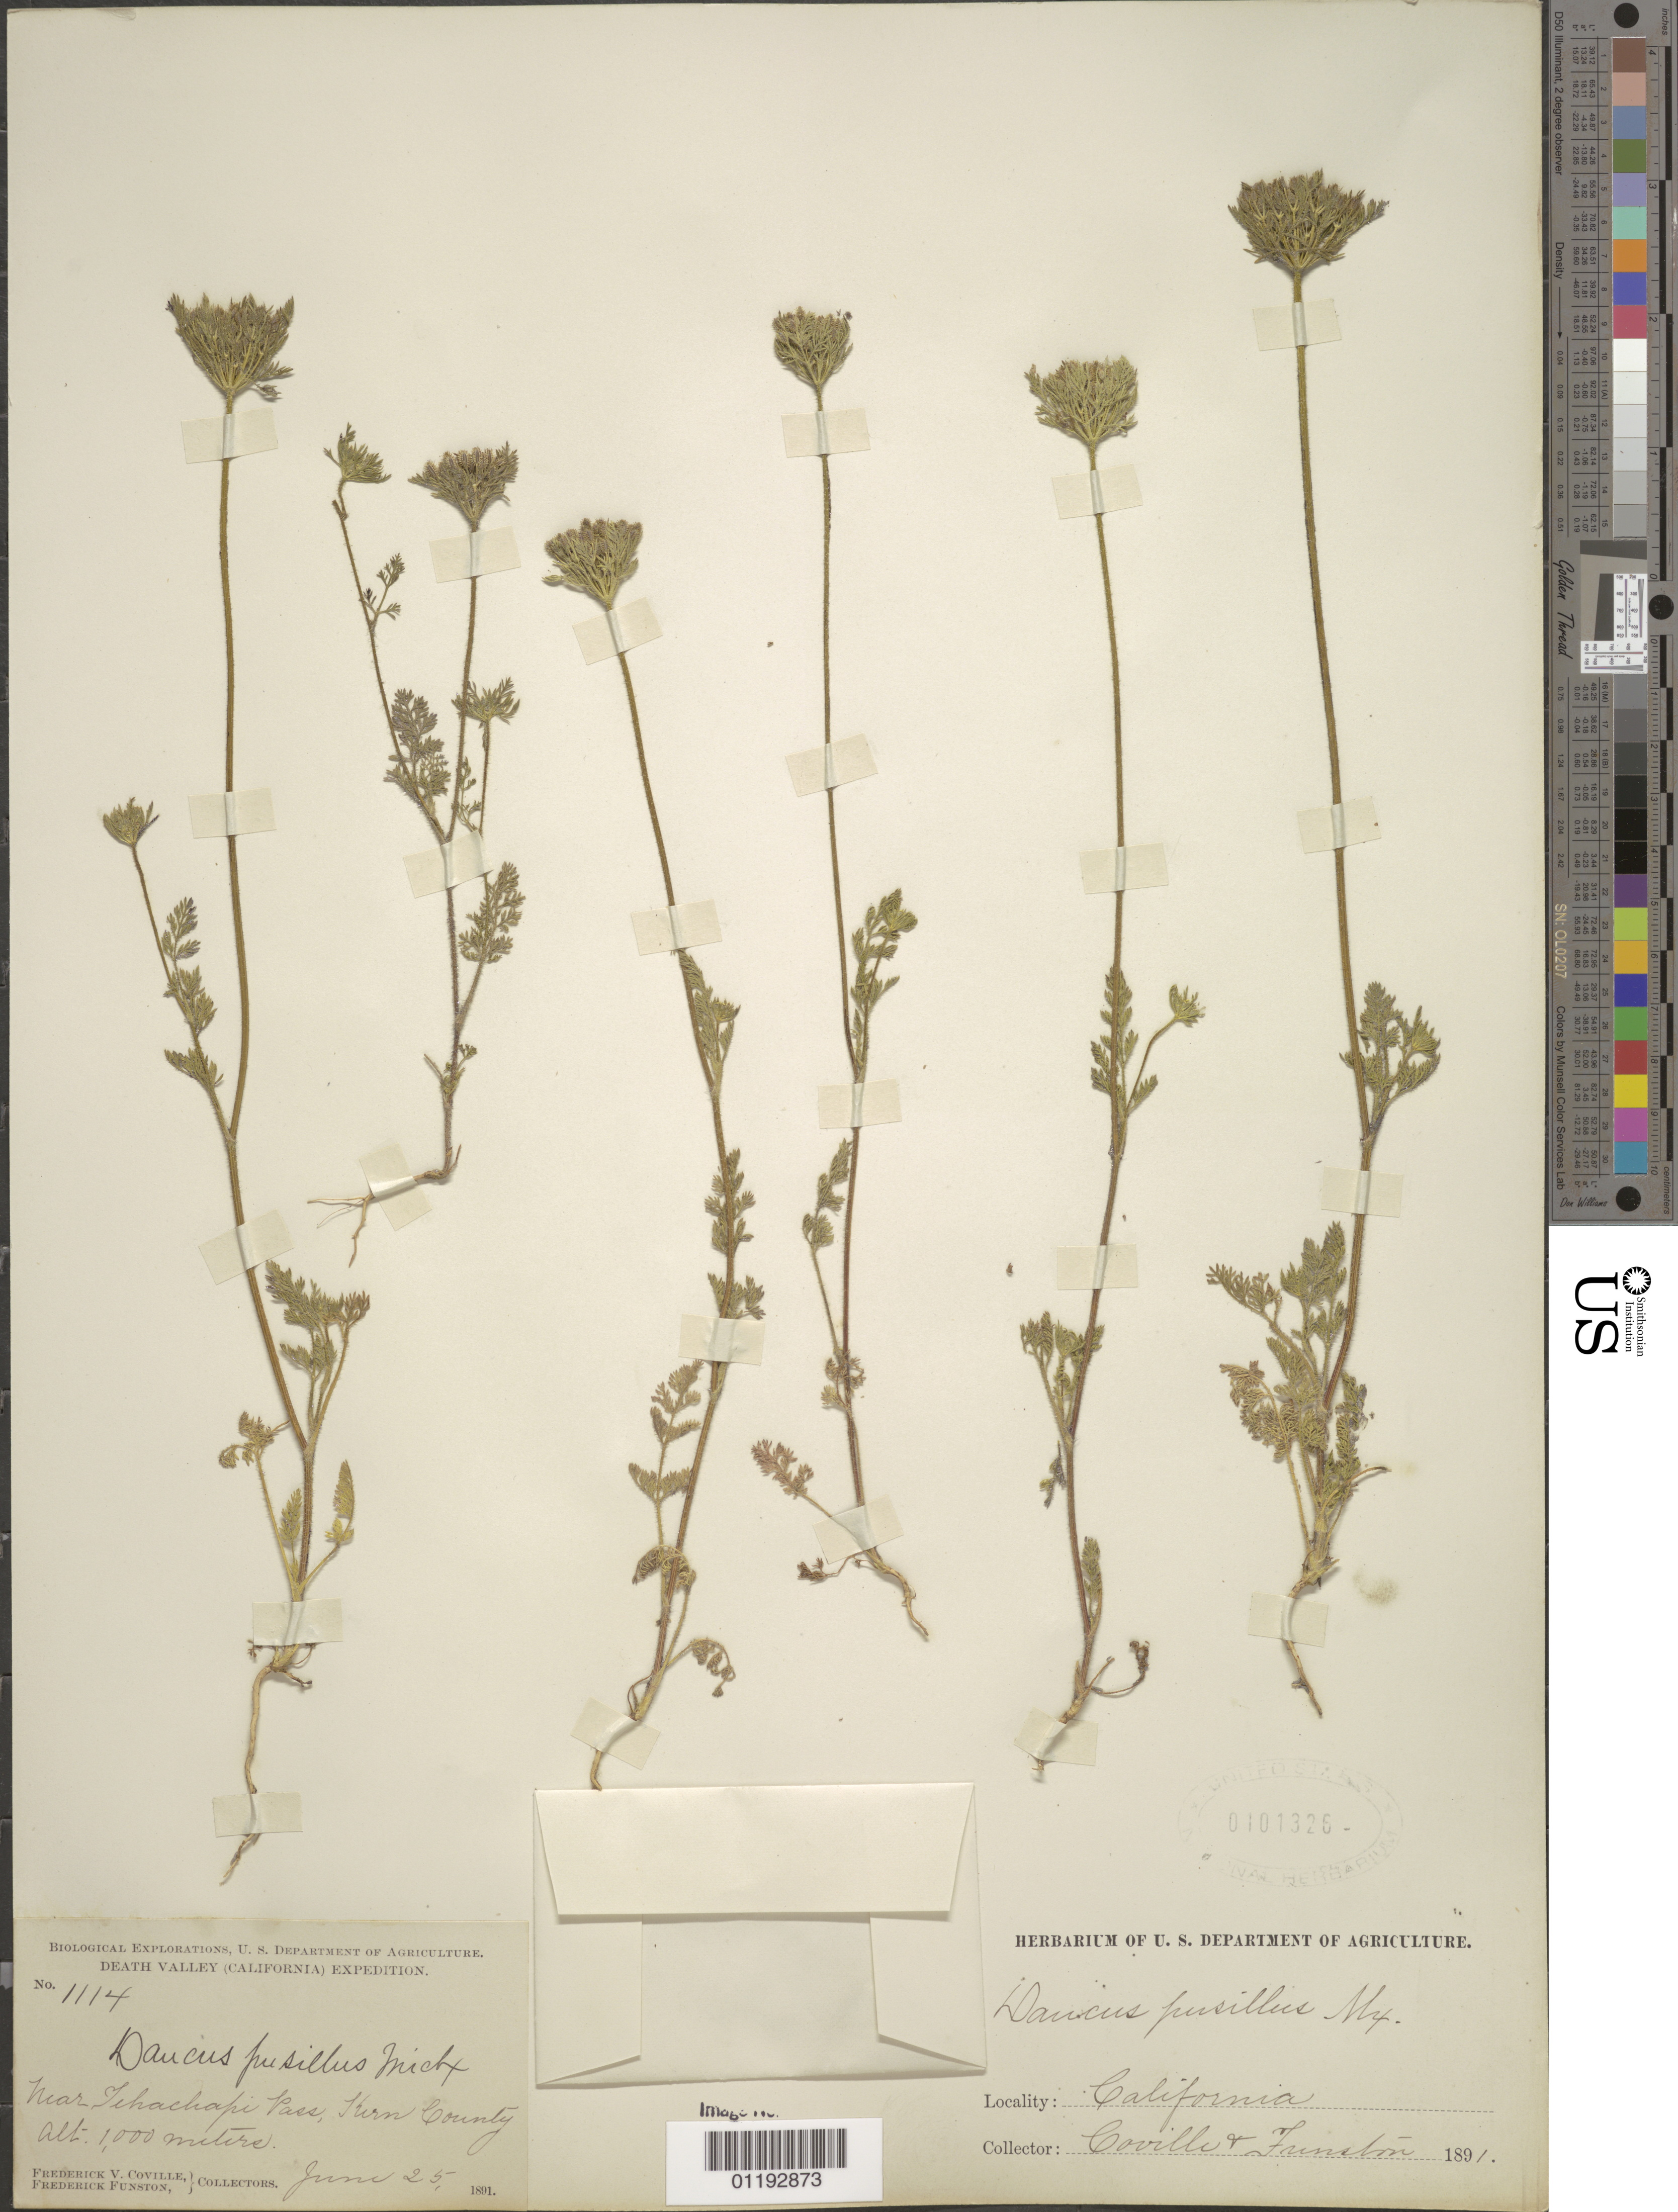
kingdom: Plantae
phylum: Tracheophyta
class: Magnoliopsida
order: Apiales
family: Apiaceae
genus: Daucus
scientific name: Daucus pusillus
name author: Michx.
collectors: F. V. Coville & F. Funston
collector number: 1114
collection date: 1891-06-25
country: United States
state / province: California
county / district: Kern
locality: Tehachapi Pass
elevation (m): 1000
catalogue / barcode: US 101326